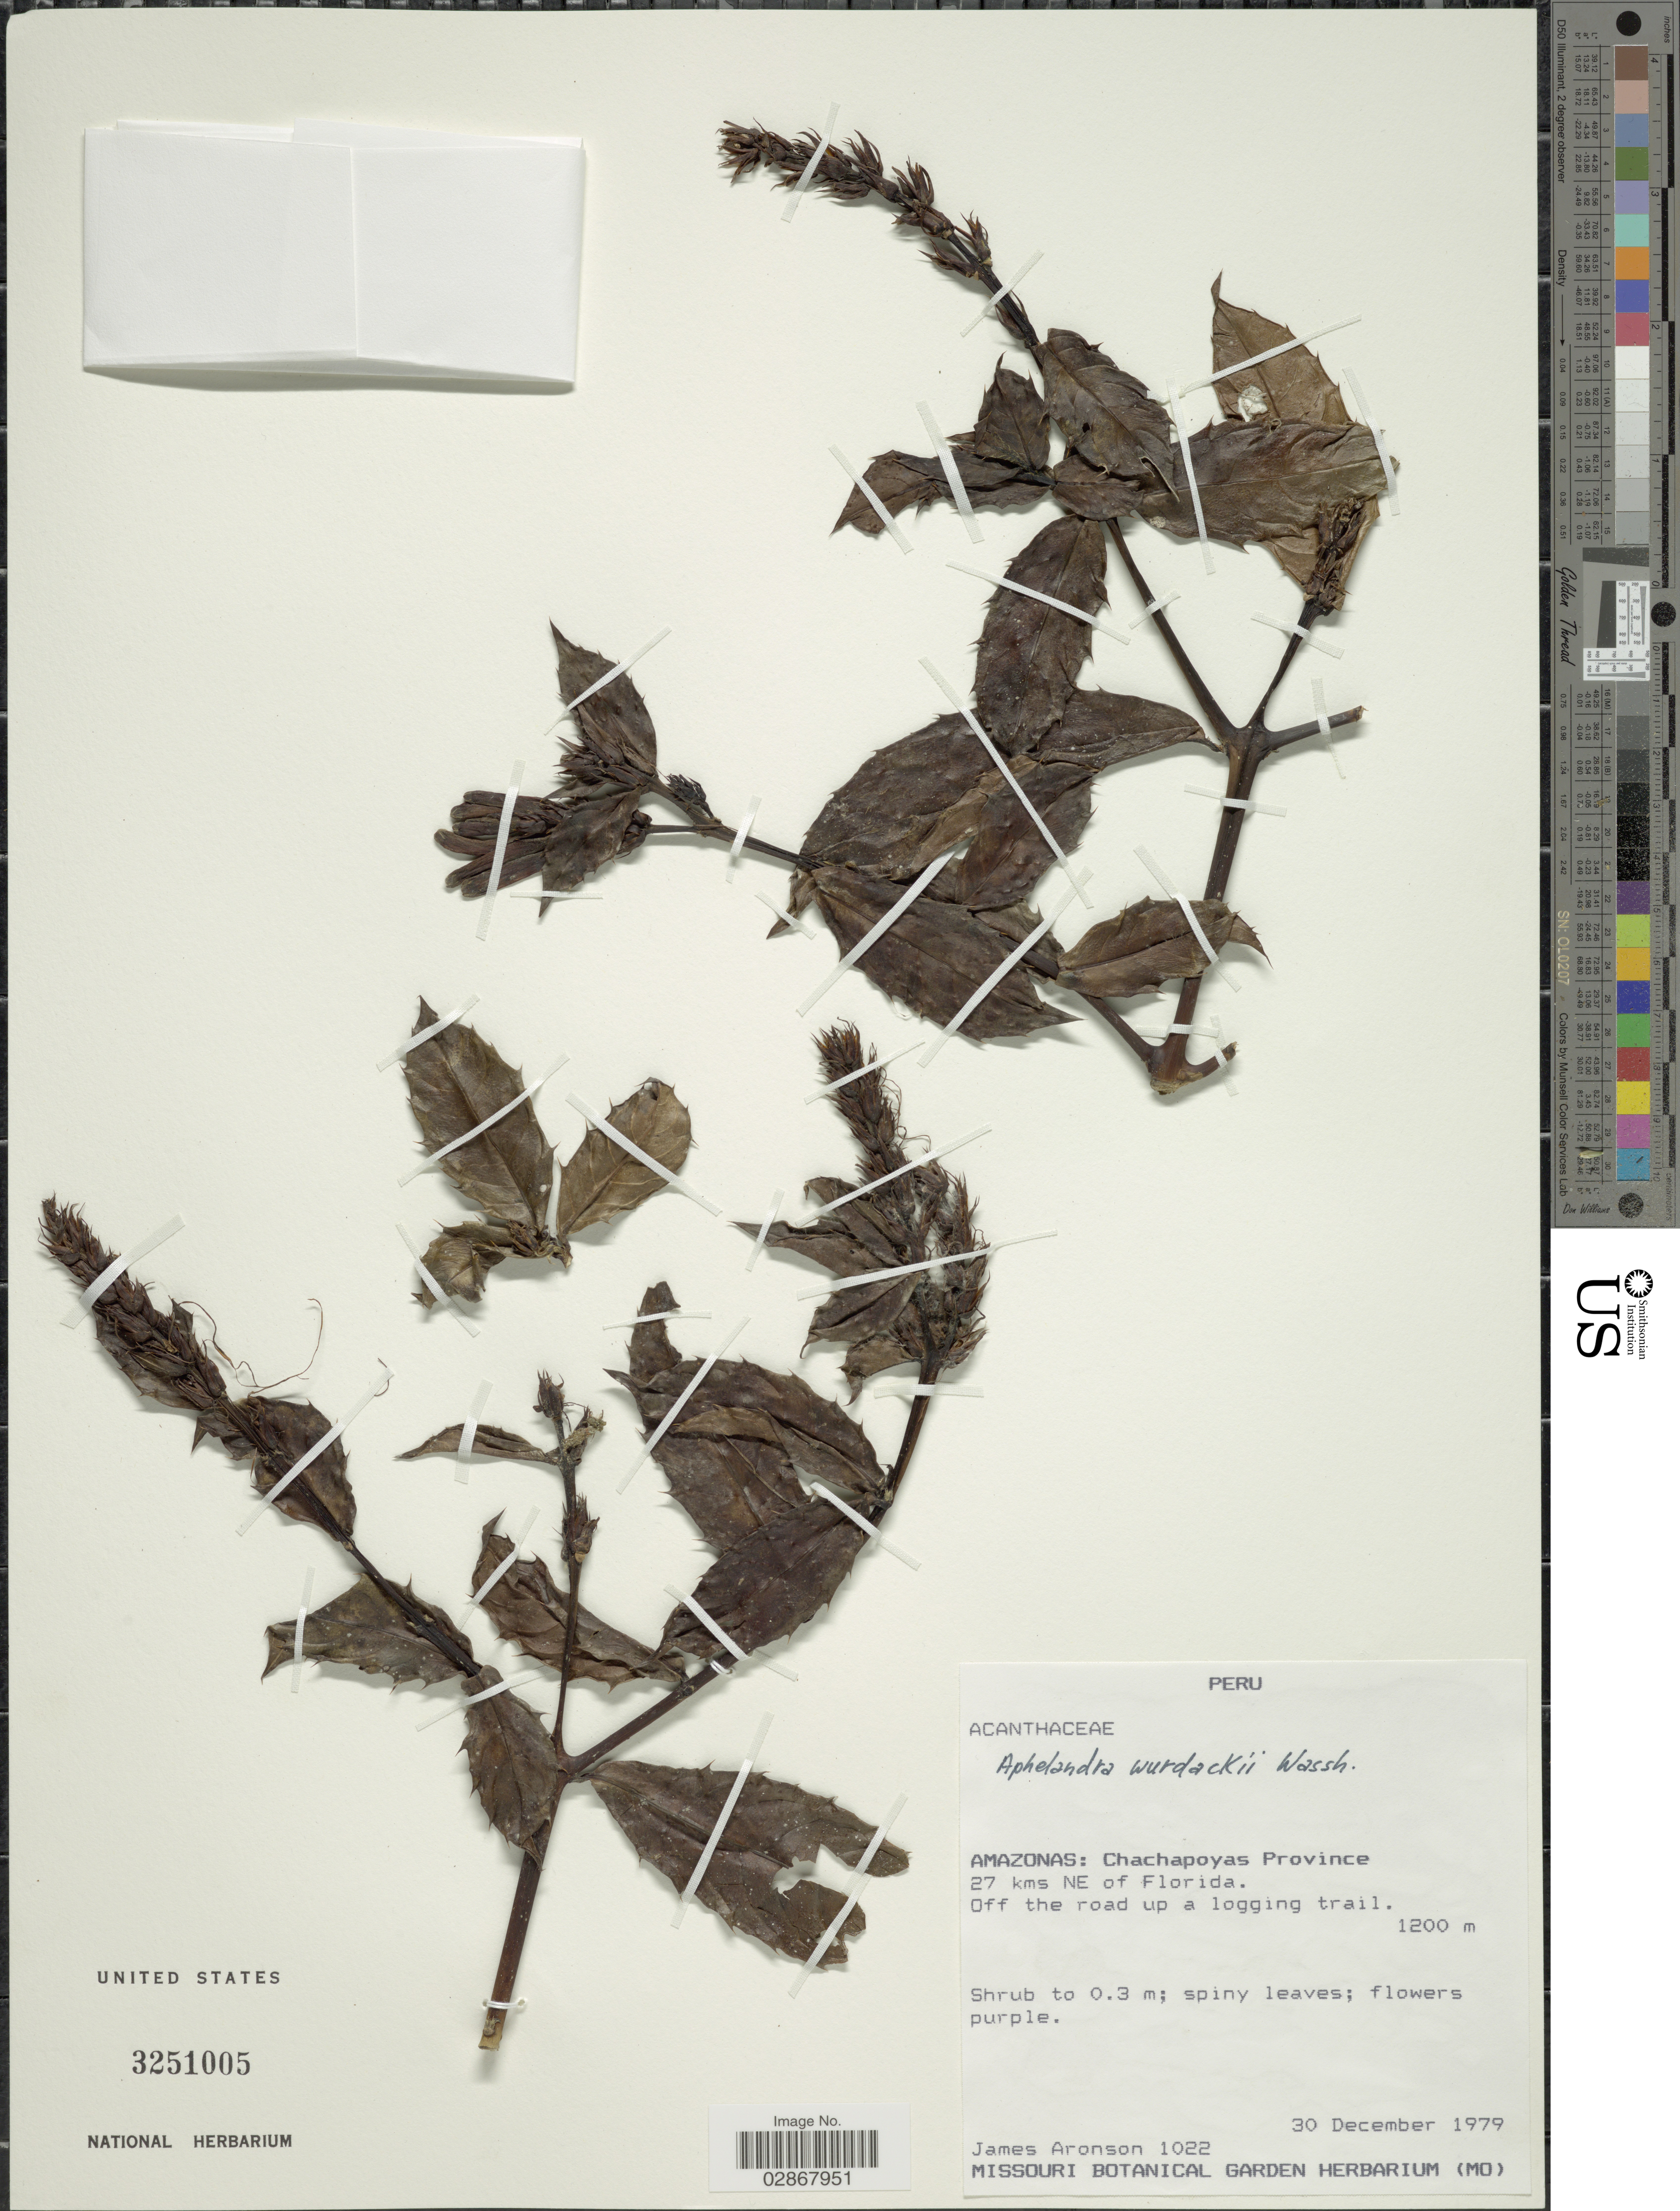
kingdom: Plantae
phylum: Tracheophyta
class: Magnoliopsida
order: Lamiales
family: Acanthaceae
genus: Aphelandra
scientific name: Aphelandra wurdackii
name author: Wassh.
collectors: J. Aronson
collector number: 1022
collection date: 1979-12-30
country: Peru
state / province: Amazonas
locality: Chachapoyas Province. 27 kms NE of Florida. Off the road up a logging trail.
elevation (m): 1200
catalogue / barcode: US 3251005